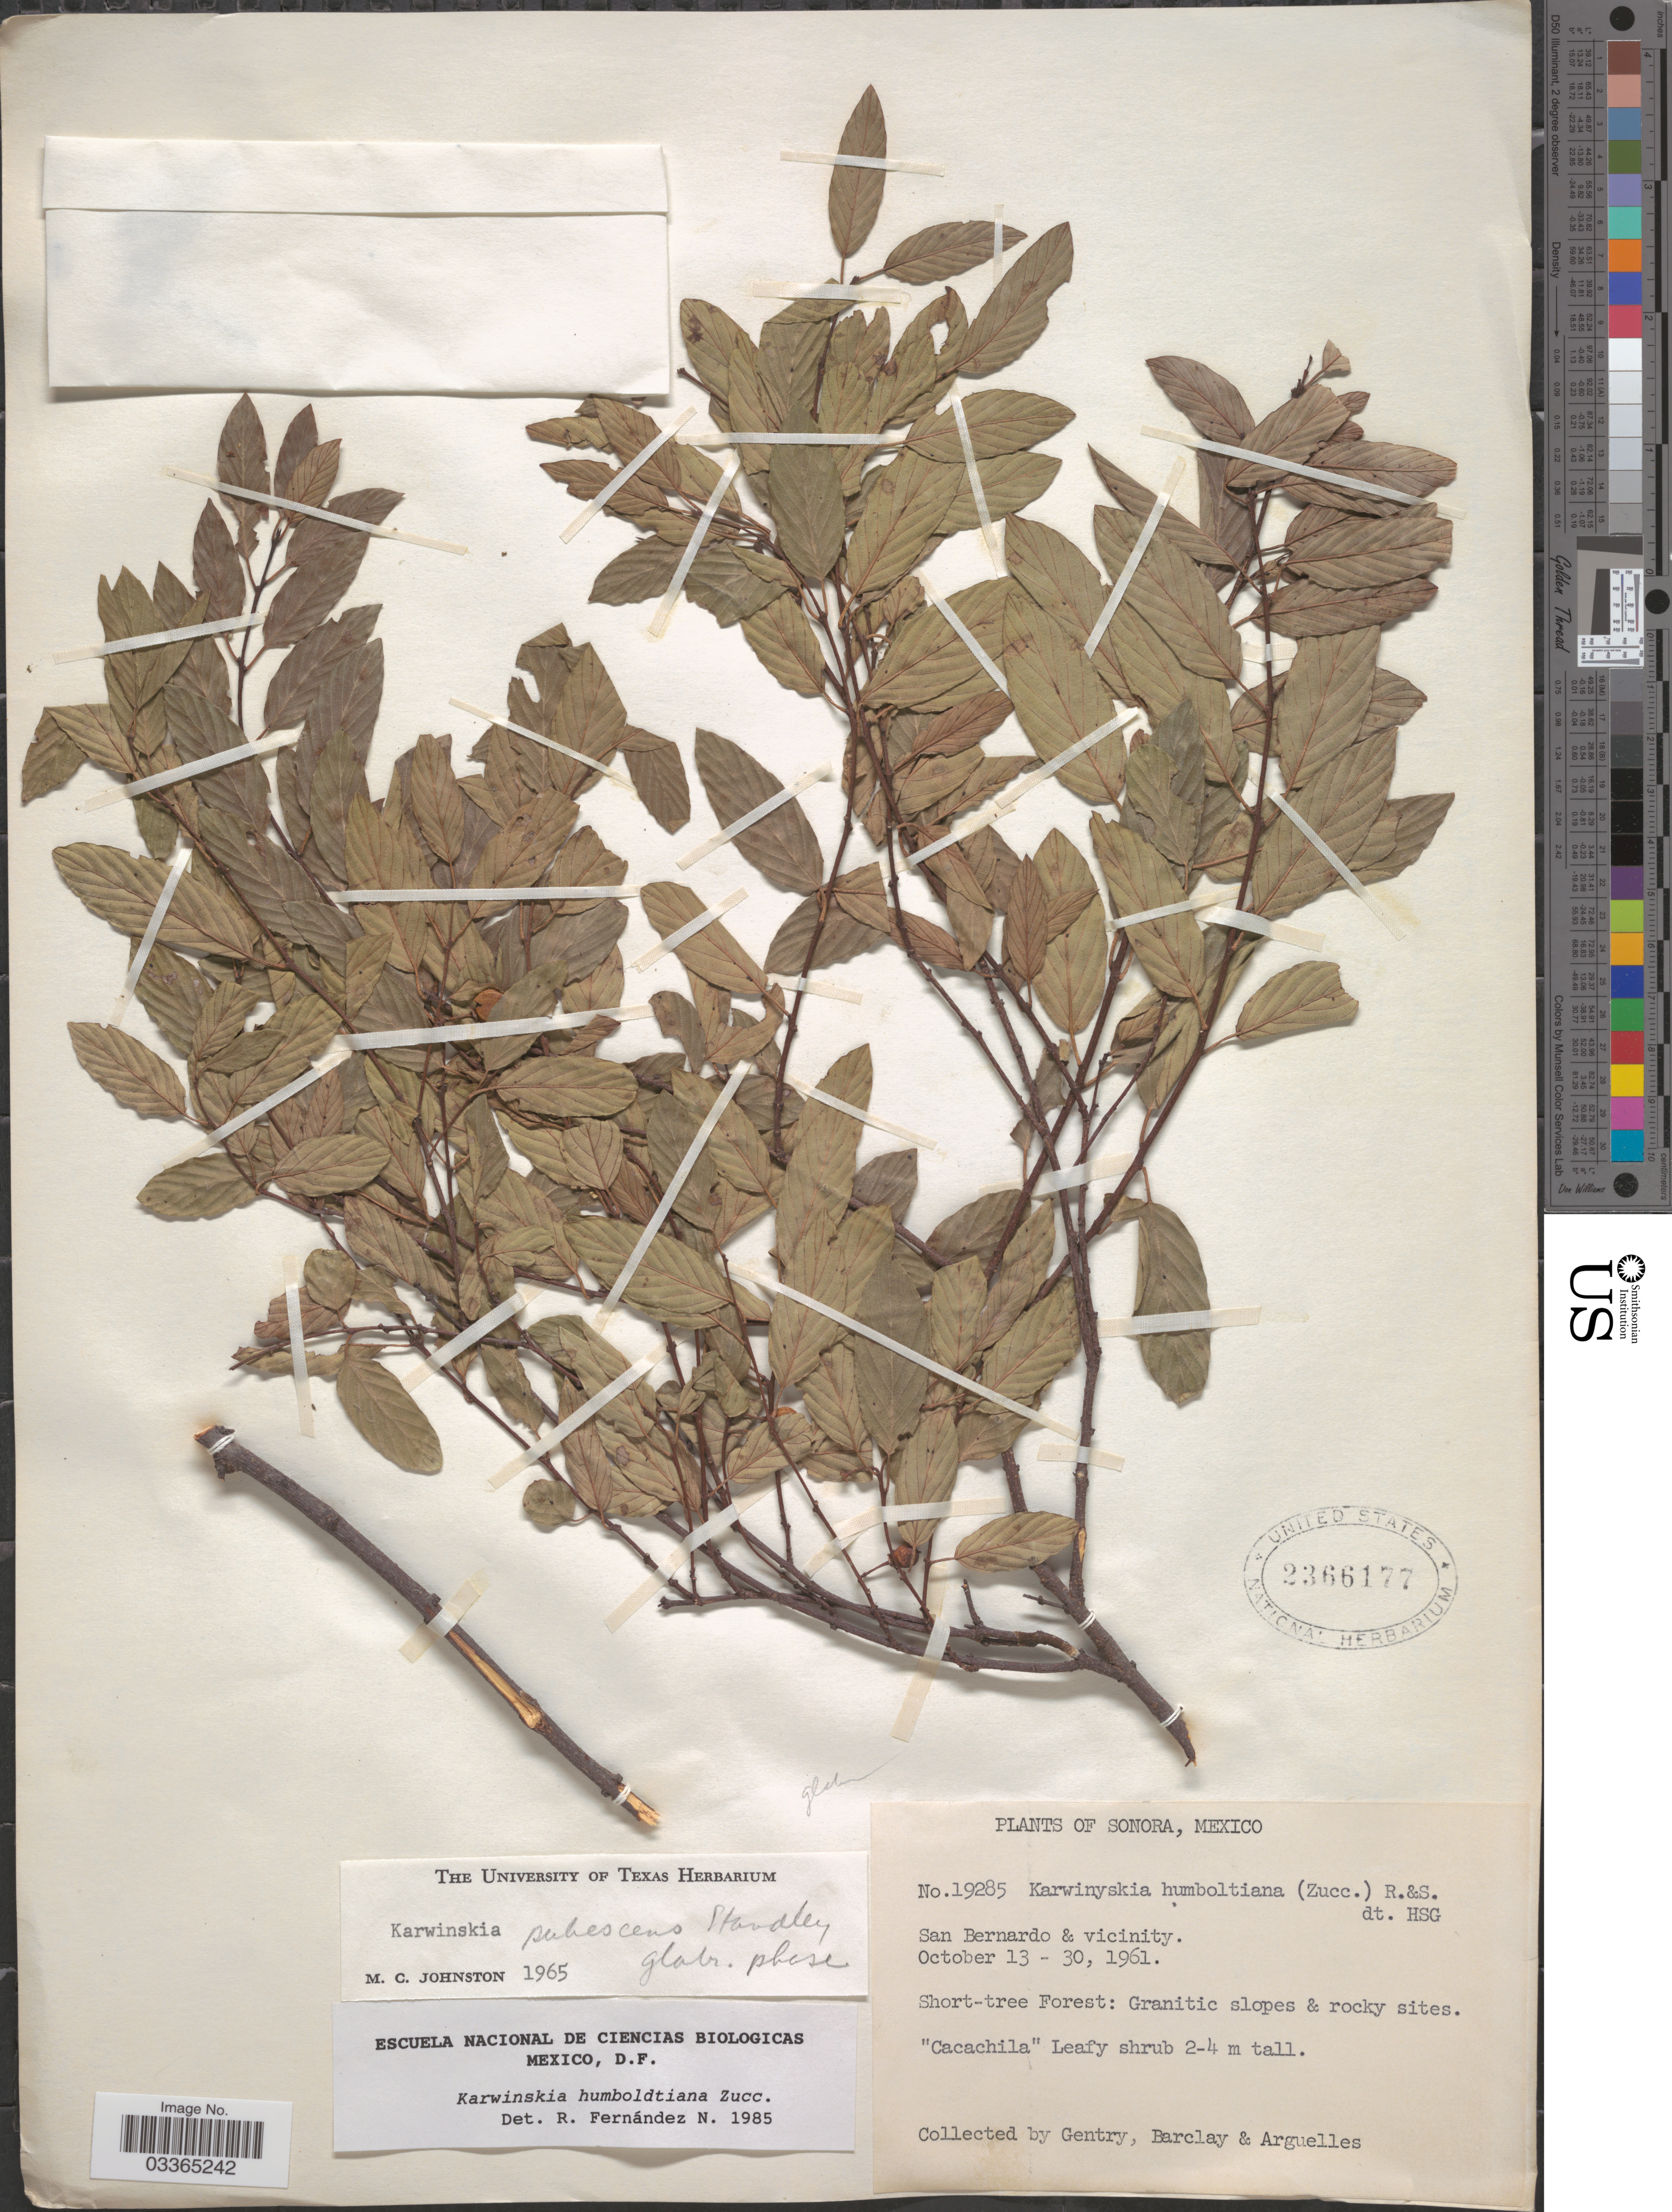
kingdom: Plantae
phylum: Tracheophyta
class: Magnoliopsida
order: Rosales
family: Rhamnaceae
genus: Karwinskia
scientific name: Karwinskia humboldtiana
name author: (Schult.) Zucc.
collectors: Gentry, --, -- Barclay & Arguelles, --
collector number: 19285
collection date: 1961-10-13/1961-10-30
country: Mexico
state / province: Sonora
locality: San Bernardo & vicinity.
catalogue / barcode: US 2366177